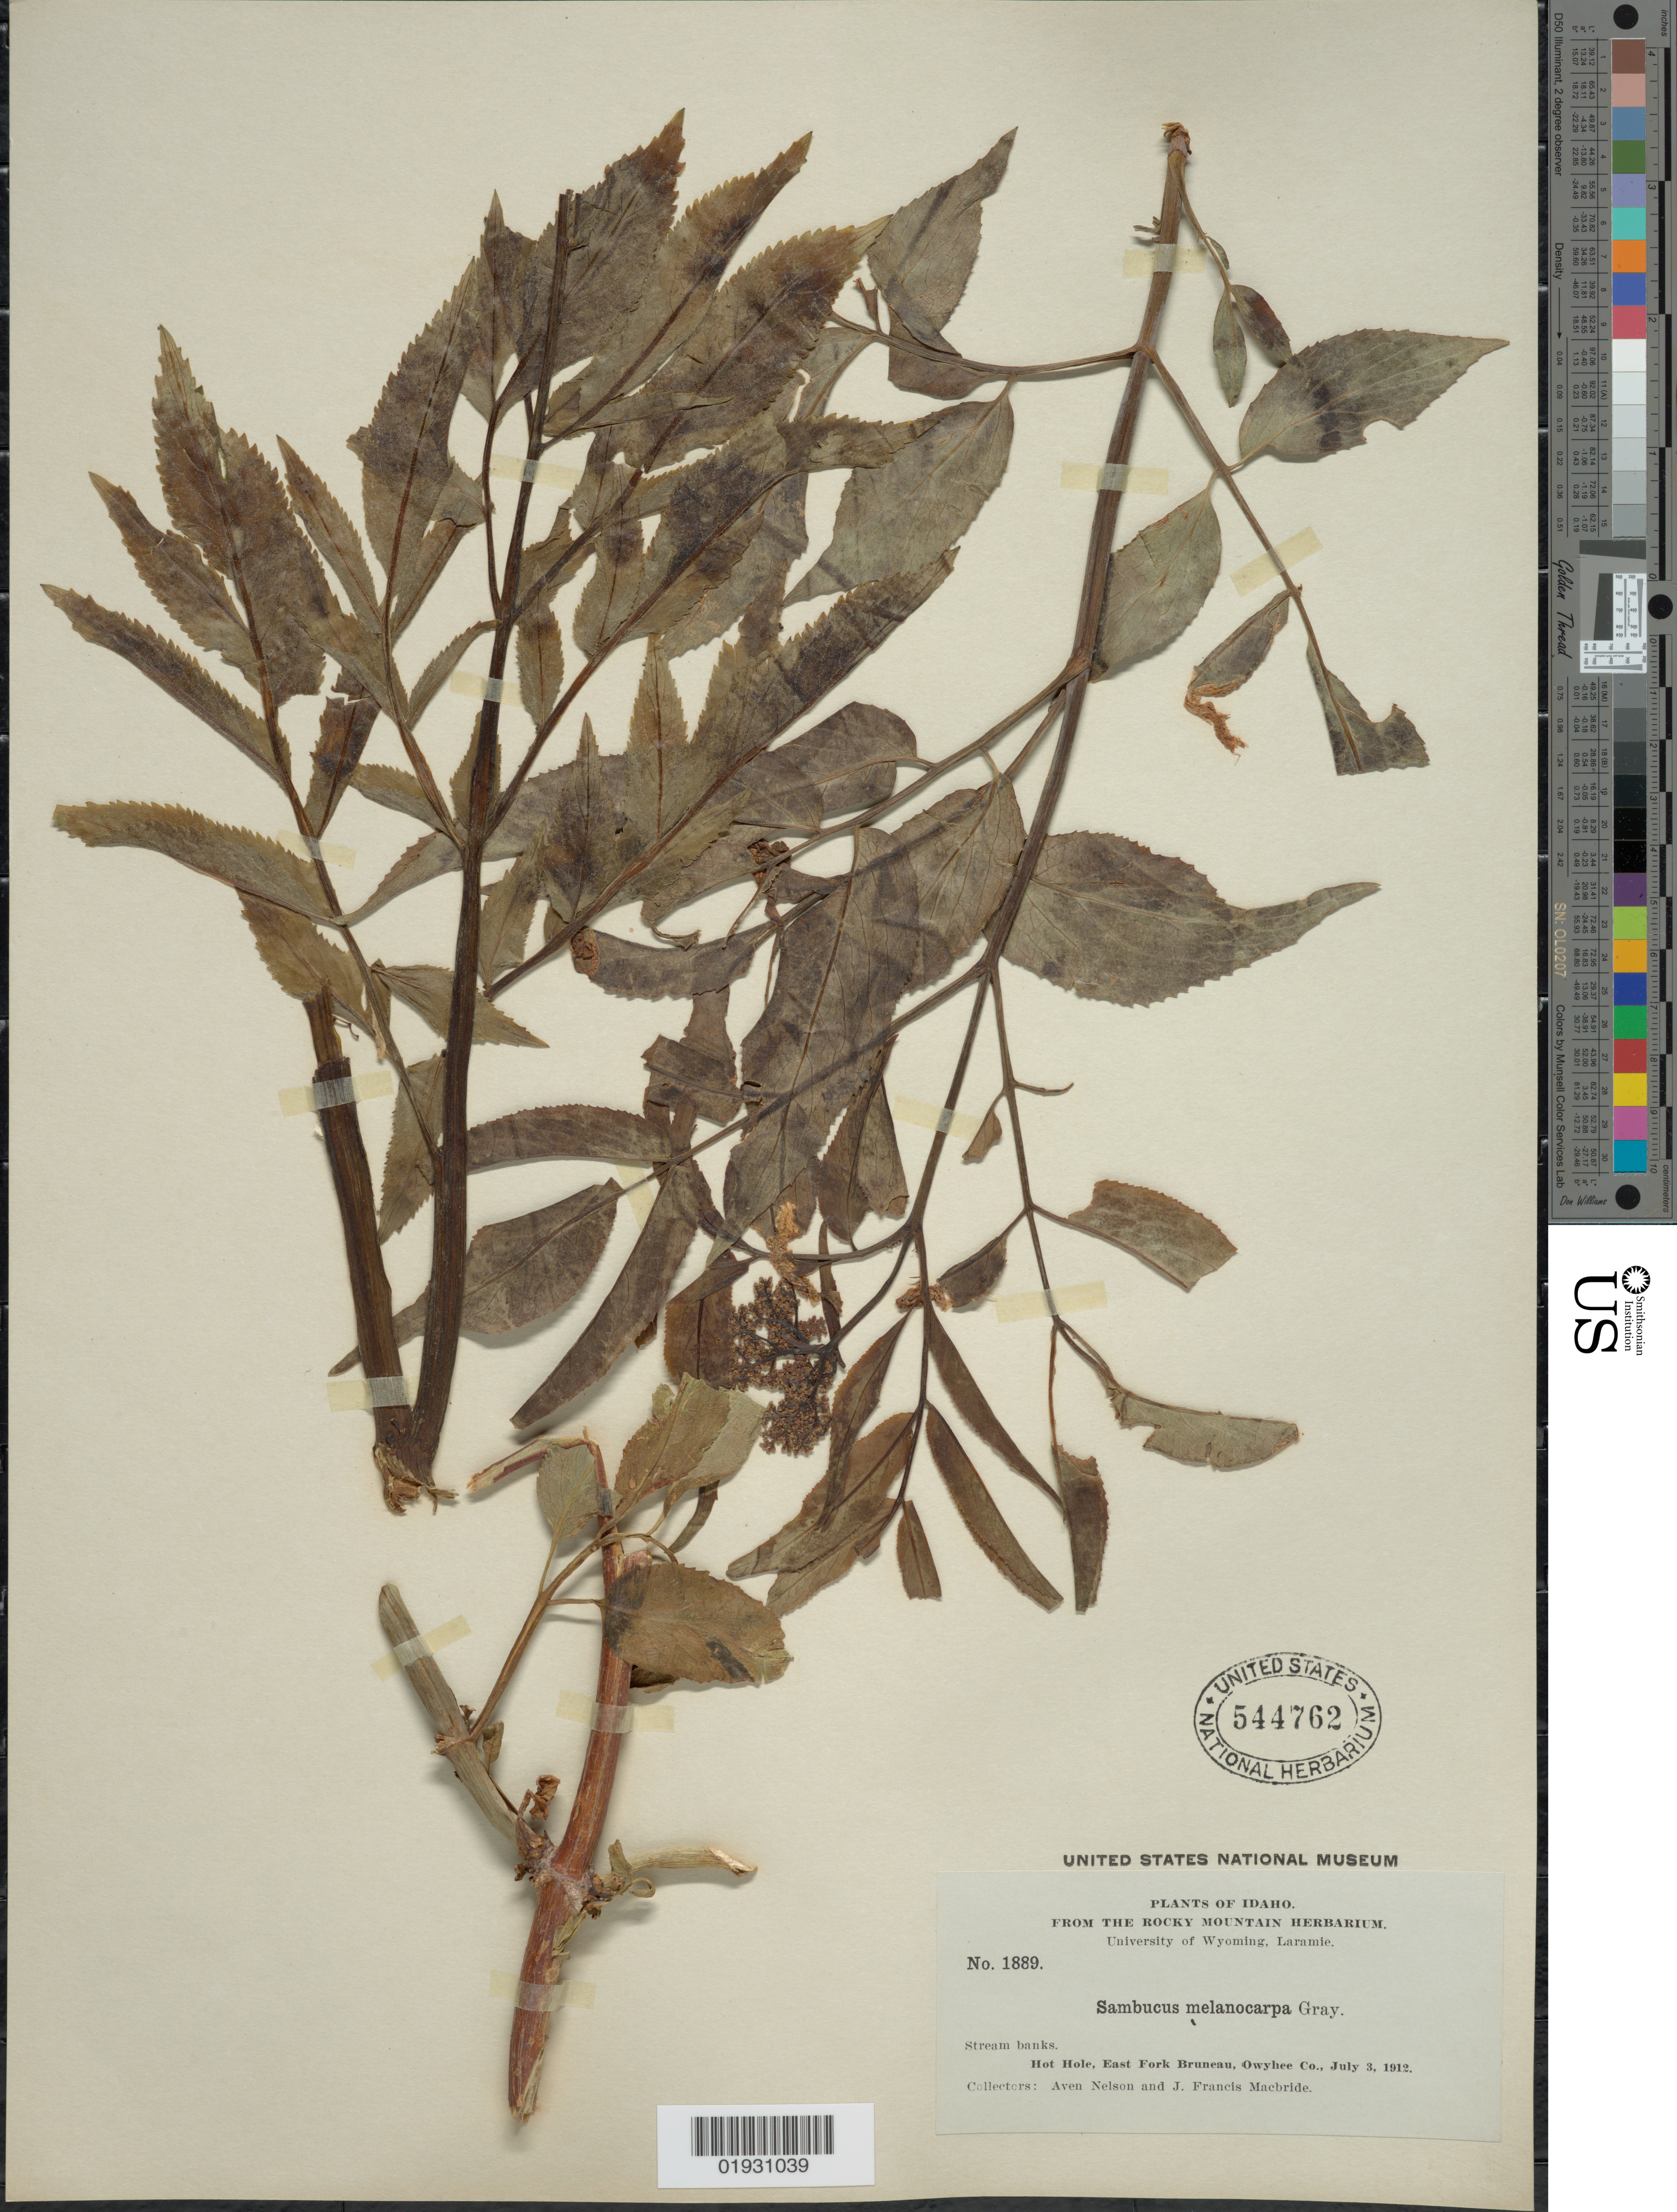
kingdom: Plantae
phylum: Tracheophyta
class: Magnoliopsida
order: Dipsacales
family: Viburnaceae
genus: Sambucus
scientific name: Sambucus melanocarpa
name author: A. Gray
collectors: A. Nelson & J. F. Macbride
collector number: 1889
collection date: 1912-07-03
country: United States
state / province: Idaho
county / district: Owyhee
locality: Hot Hole, East Fork Bruneau, Owyhee Co.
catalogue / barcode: US 544762